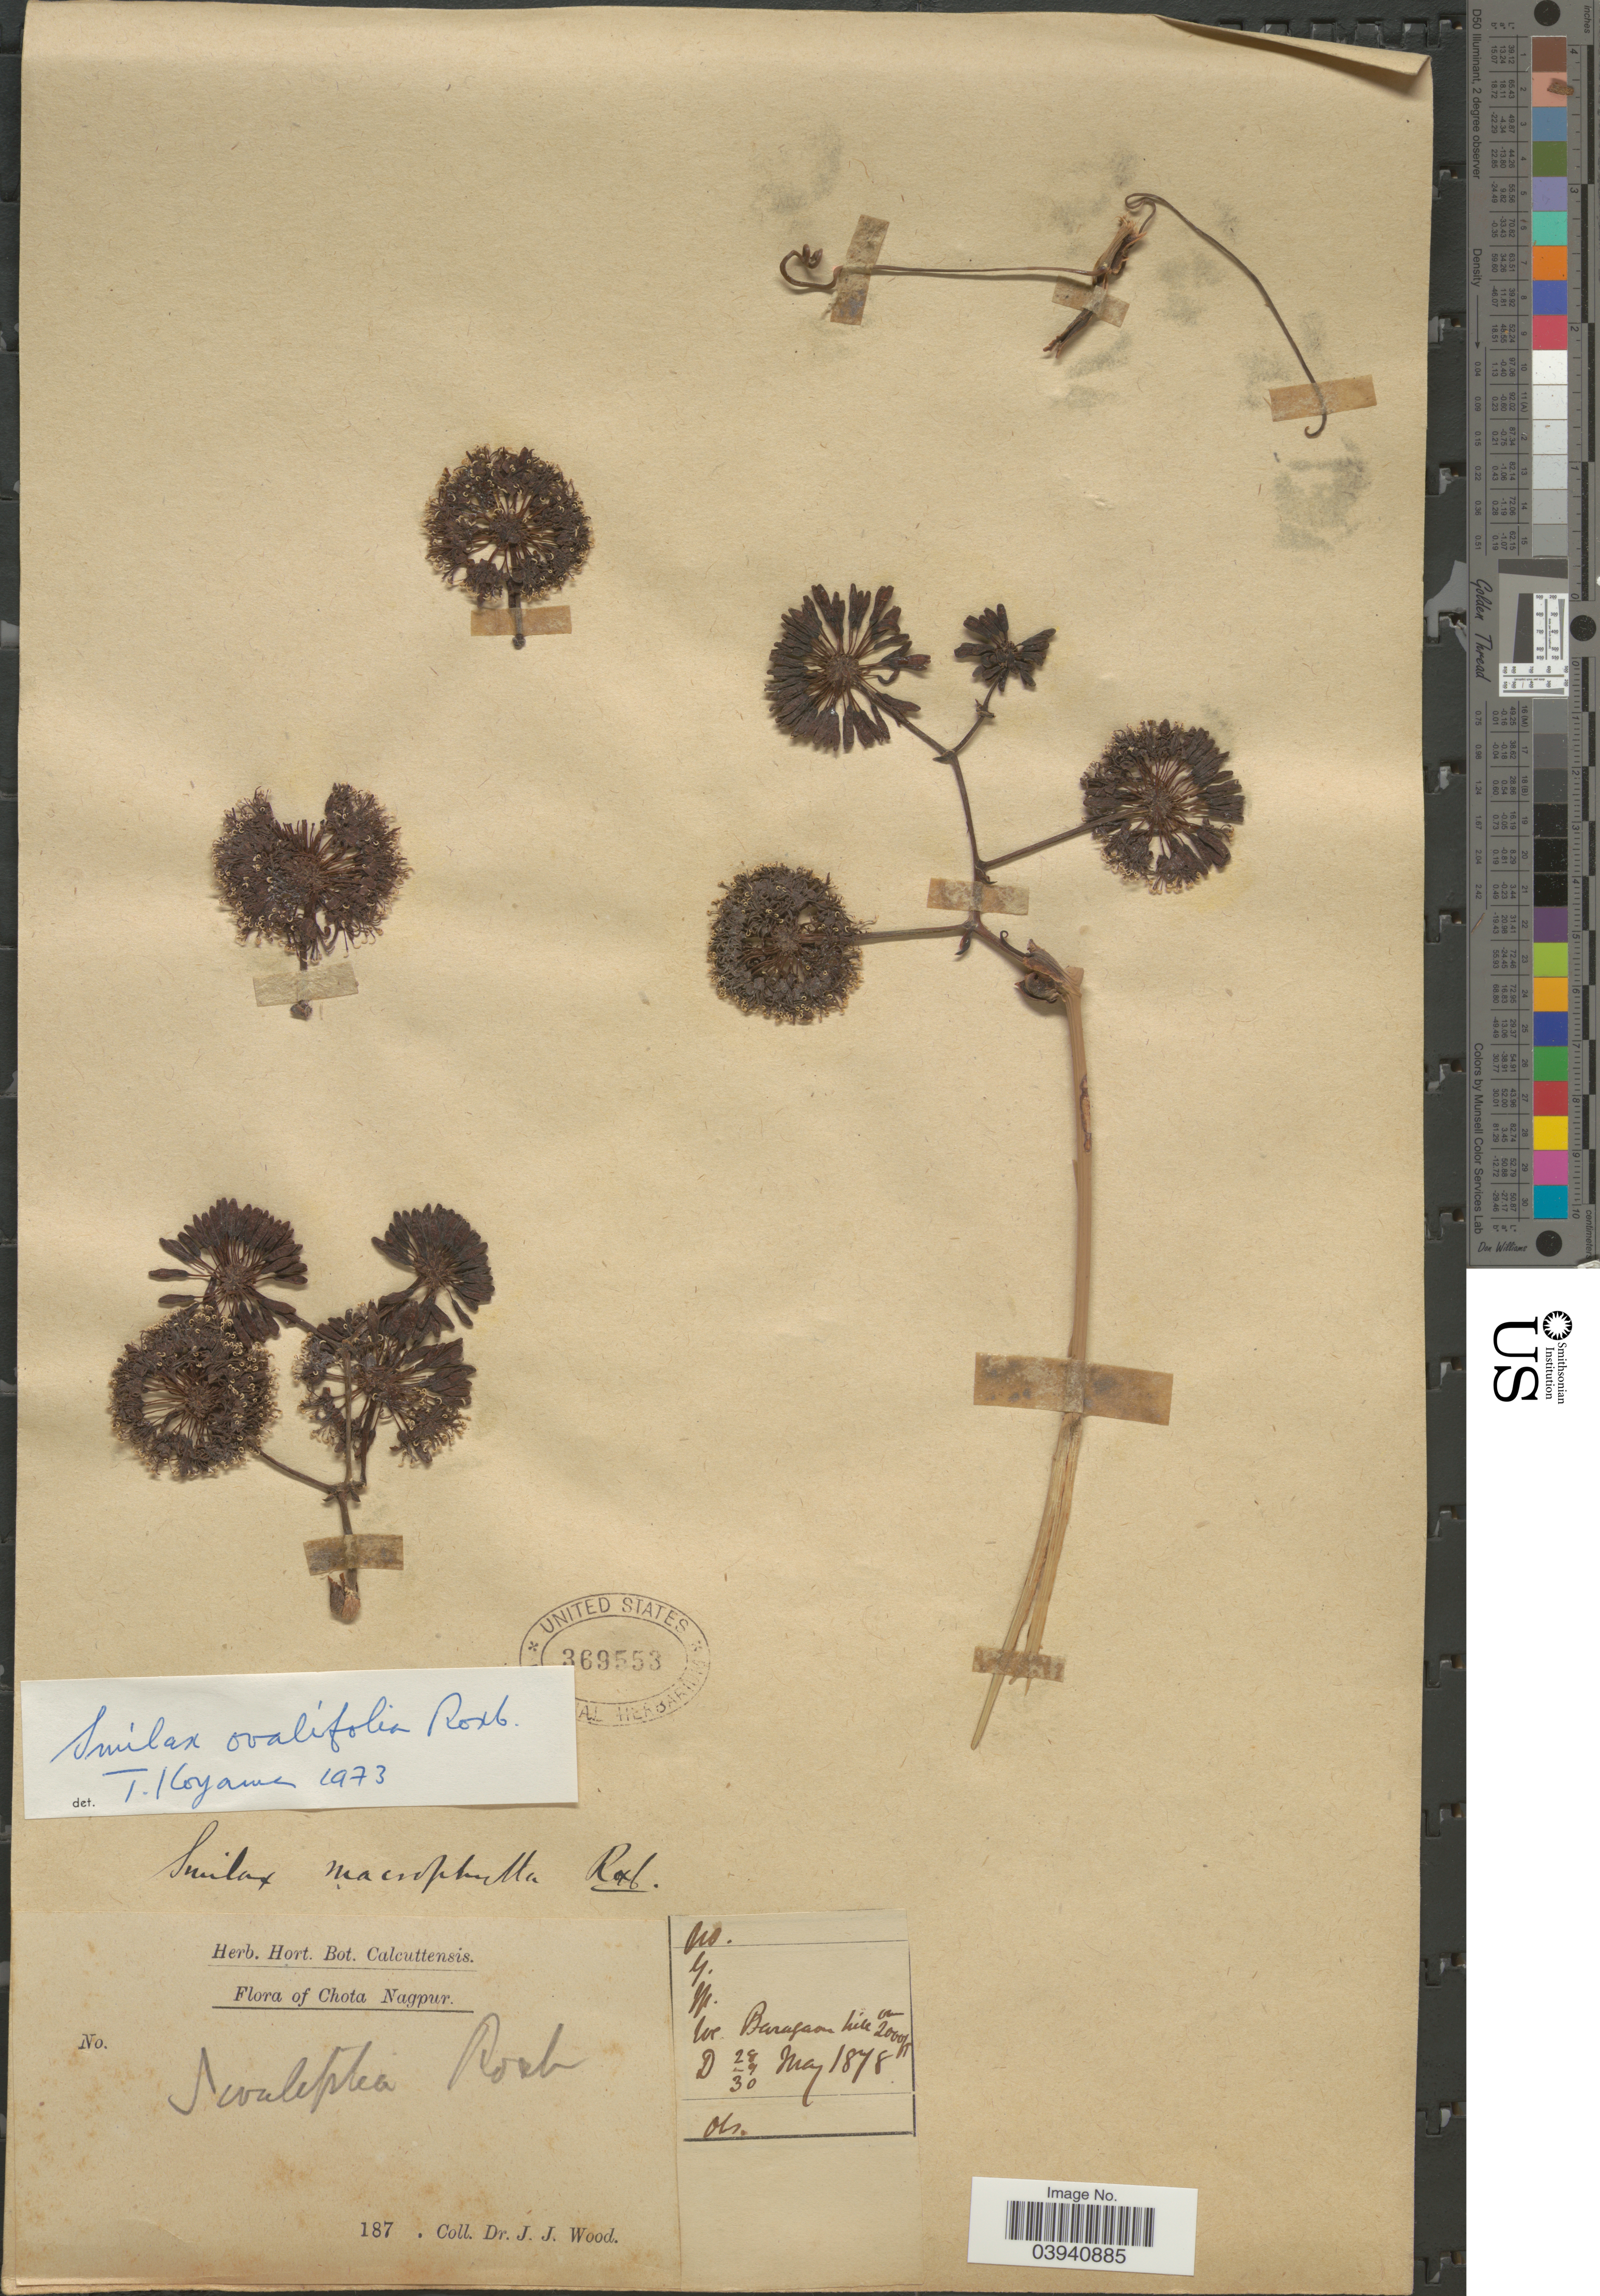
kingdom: Plantae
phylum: Tracheophyta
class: Liliopsida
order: Liliales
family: Smilacaceae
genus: Smilax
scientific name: Smilax ovalifolia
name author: Roxb. ex D. Don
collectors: J. Wood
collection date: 1878-05-28/1878-05-30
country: India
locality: Chota Nagpur. Baragaon hill.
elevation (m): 610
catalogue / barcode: US 369553